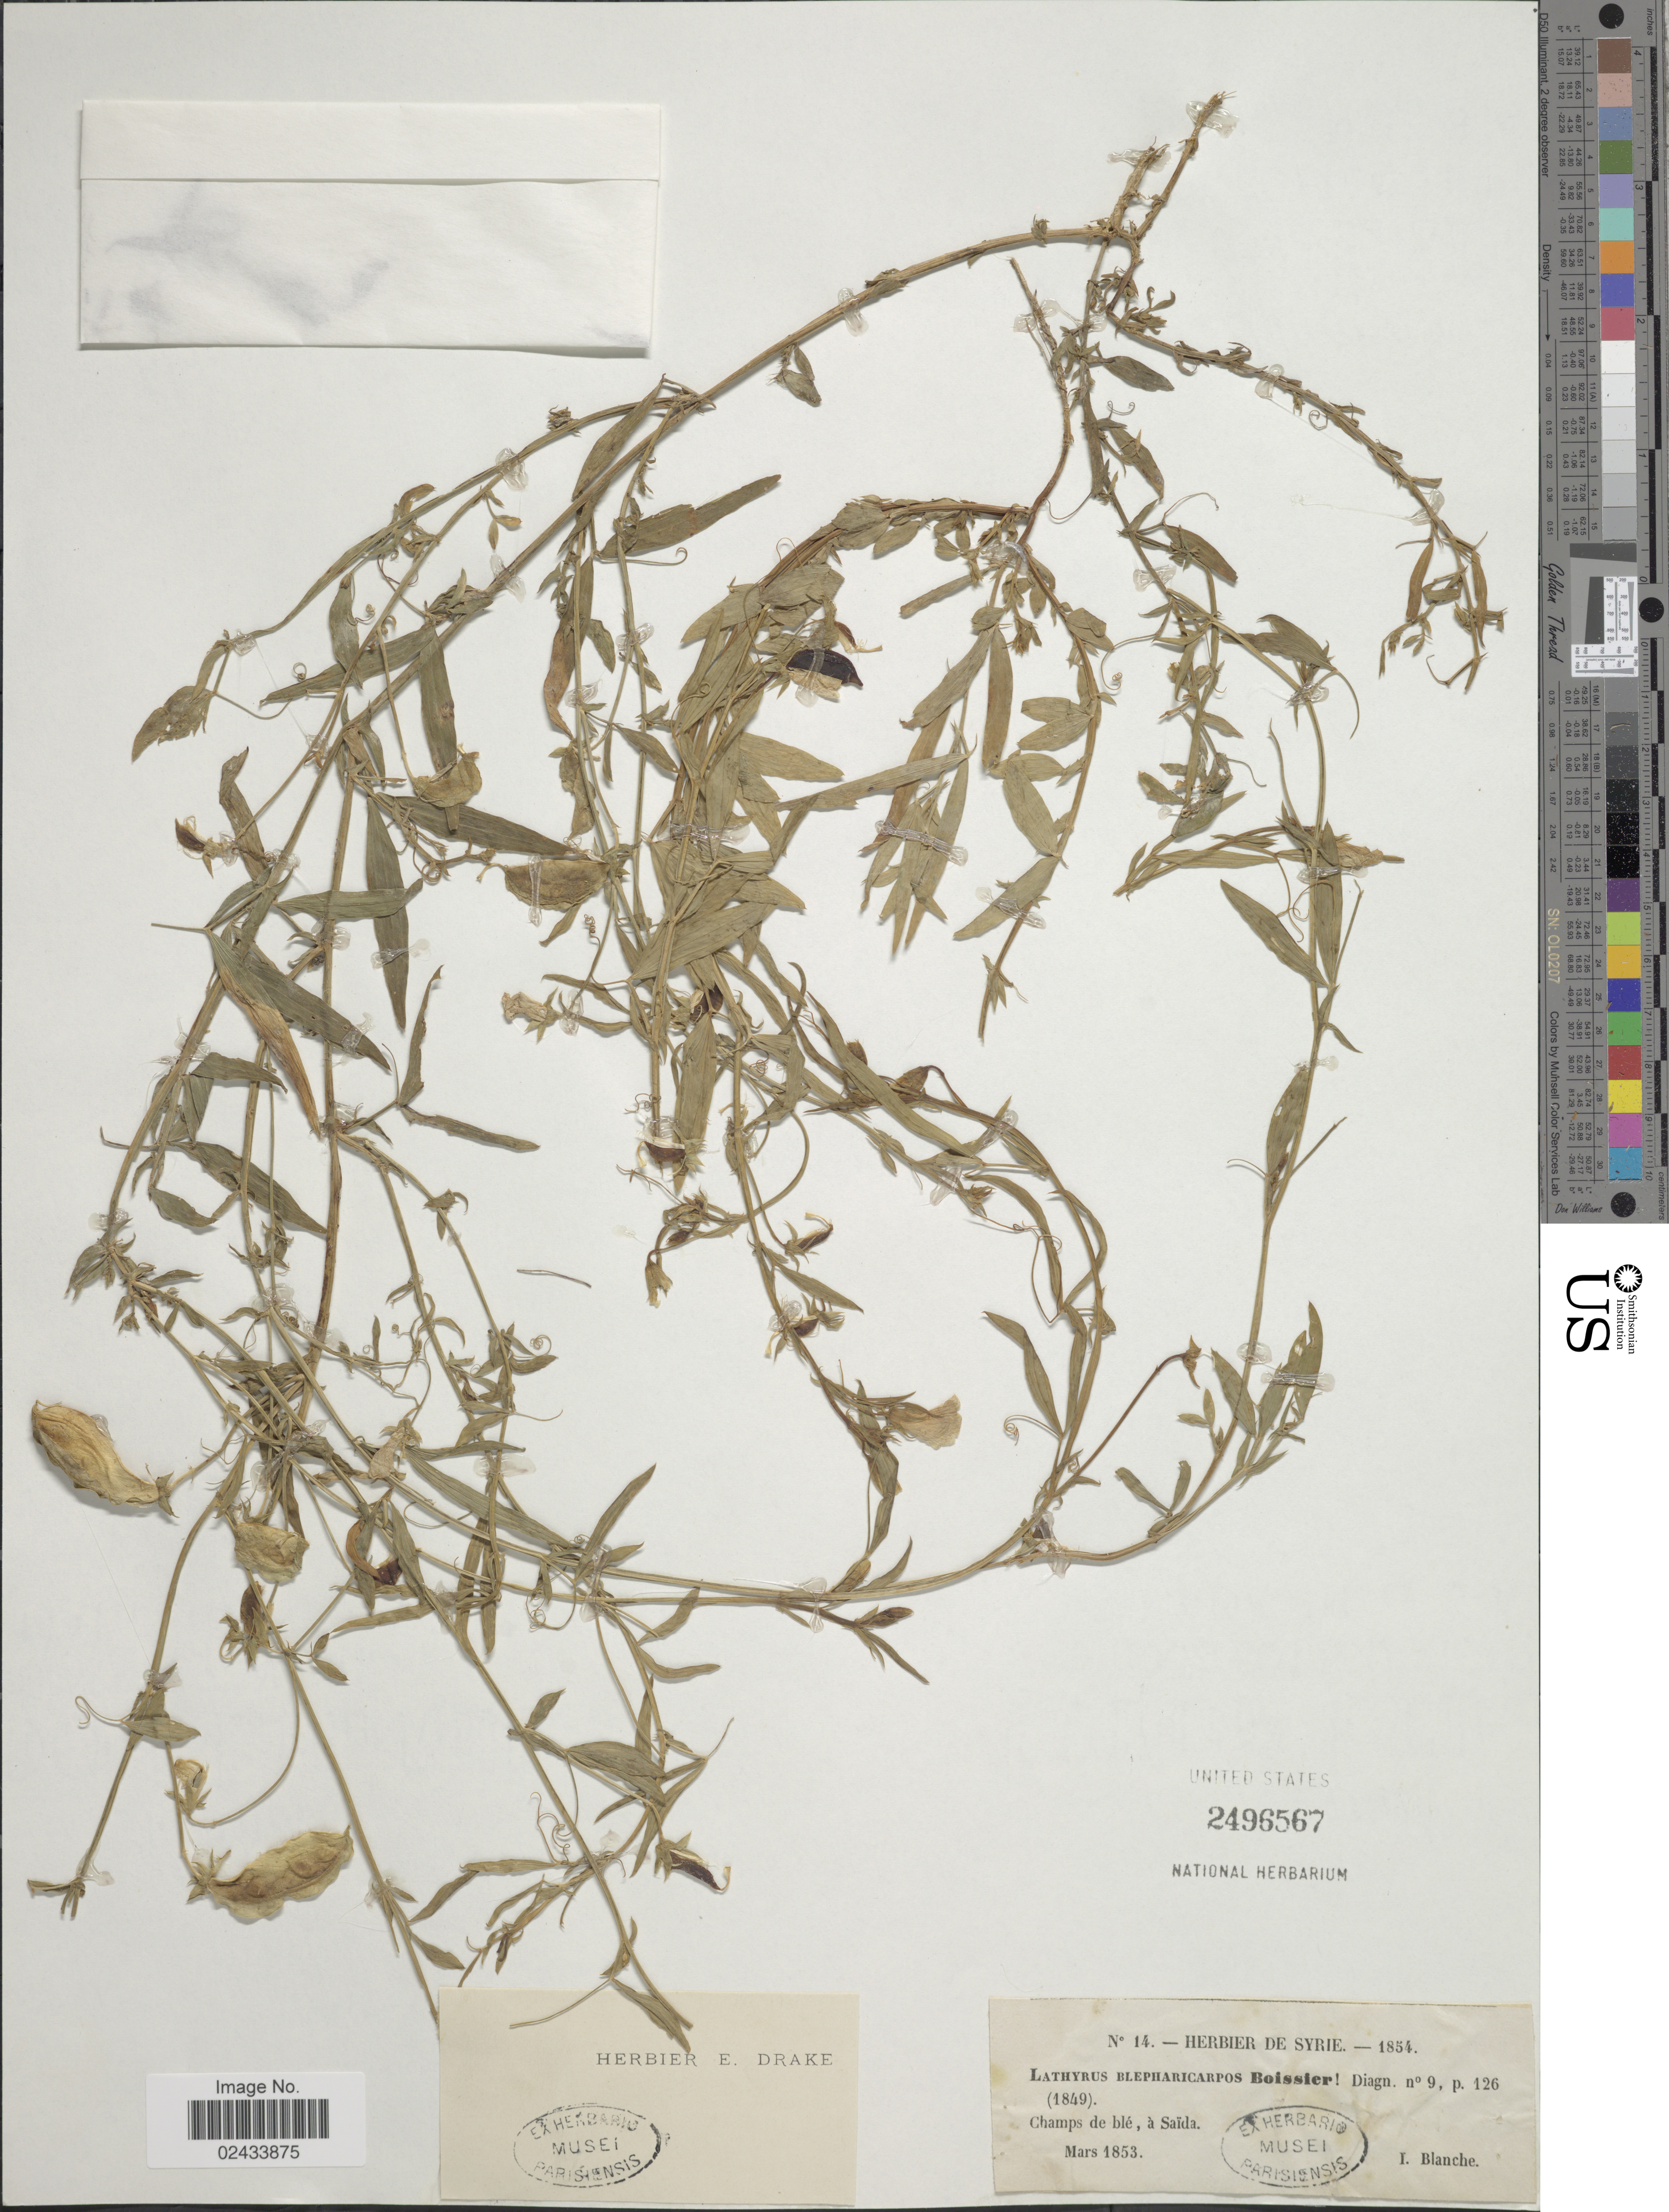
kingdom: Plantae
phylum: Tracheophyta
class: Magnoliopsida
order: Fabales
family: Fabaceae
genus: Lathyrus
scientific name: Lathyrus blepharicarpus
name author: Boiss.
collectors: I. Blanche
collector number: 14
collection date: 1853-03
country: Syria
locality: Champs de ble, a Saida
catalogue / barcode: US 2496567